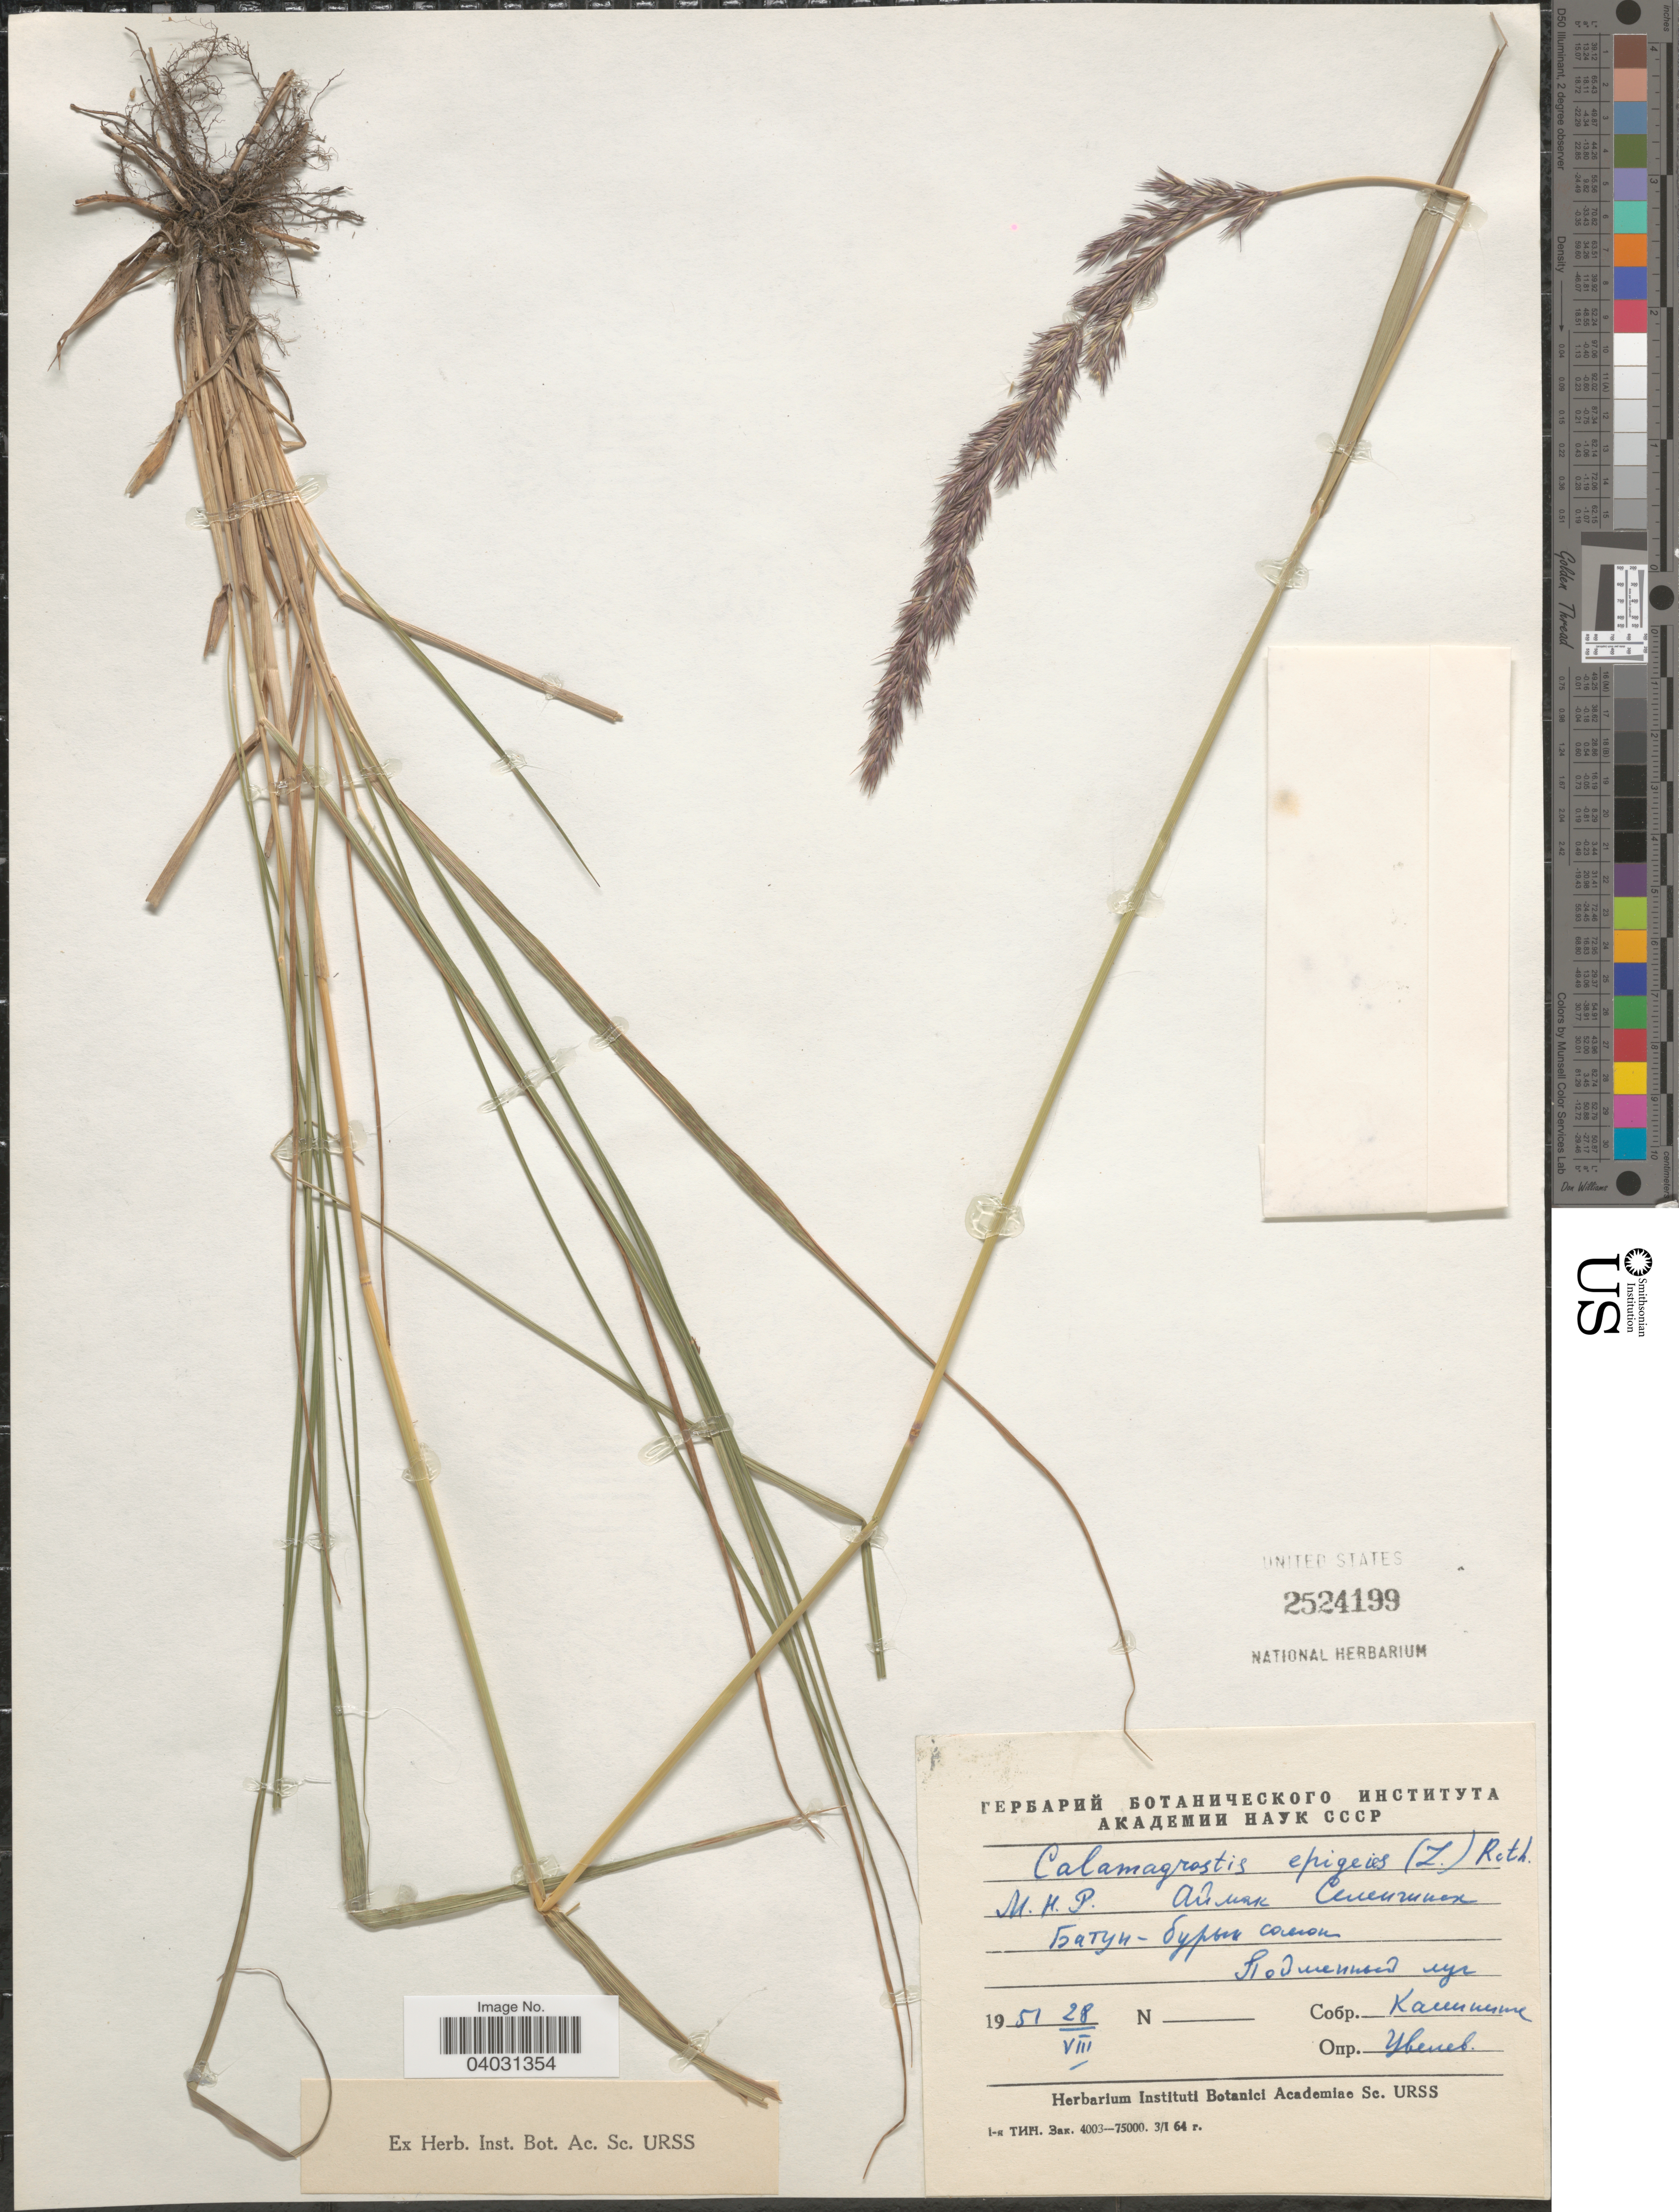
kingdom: Plantae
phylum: Tracheophyta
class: Liliopsida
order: Poales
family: Poaceae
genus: Calamagrostis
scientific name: Calamagrostis epigeios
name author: (L.) Roth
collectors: Kalinina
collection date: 1951-08-28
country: Mongolia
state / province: Selenge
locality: District Baruunburen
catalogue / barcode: US 2524199